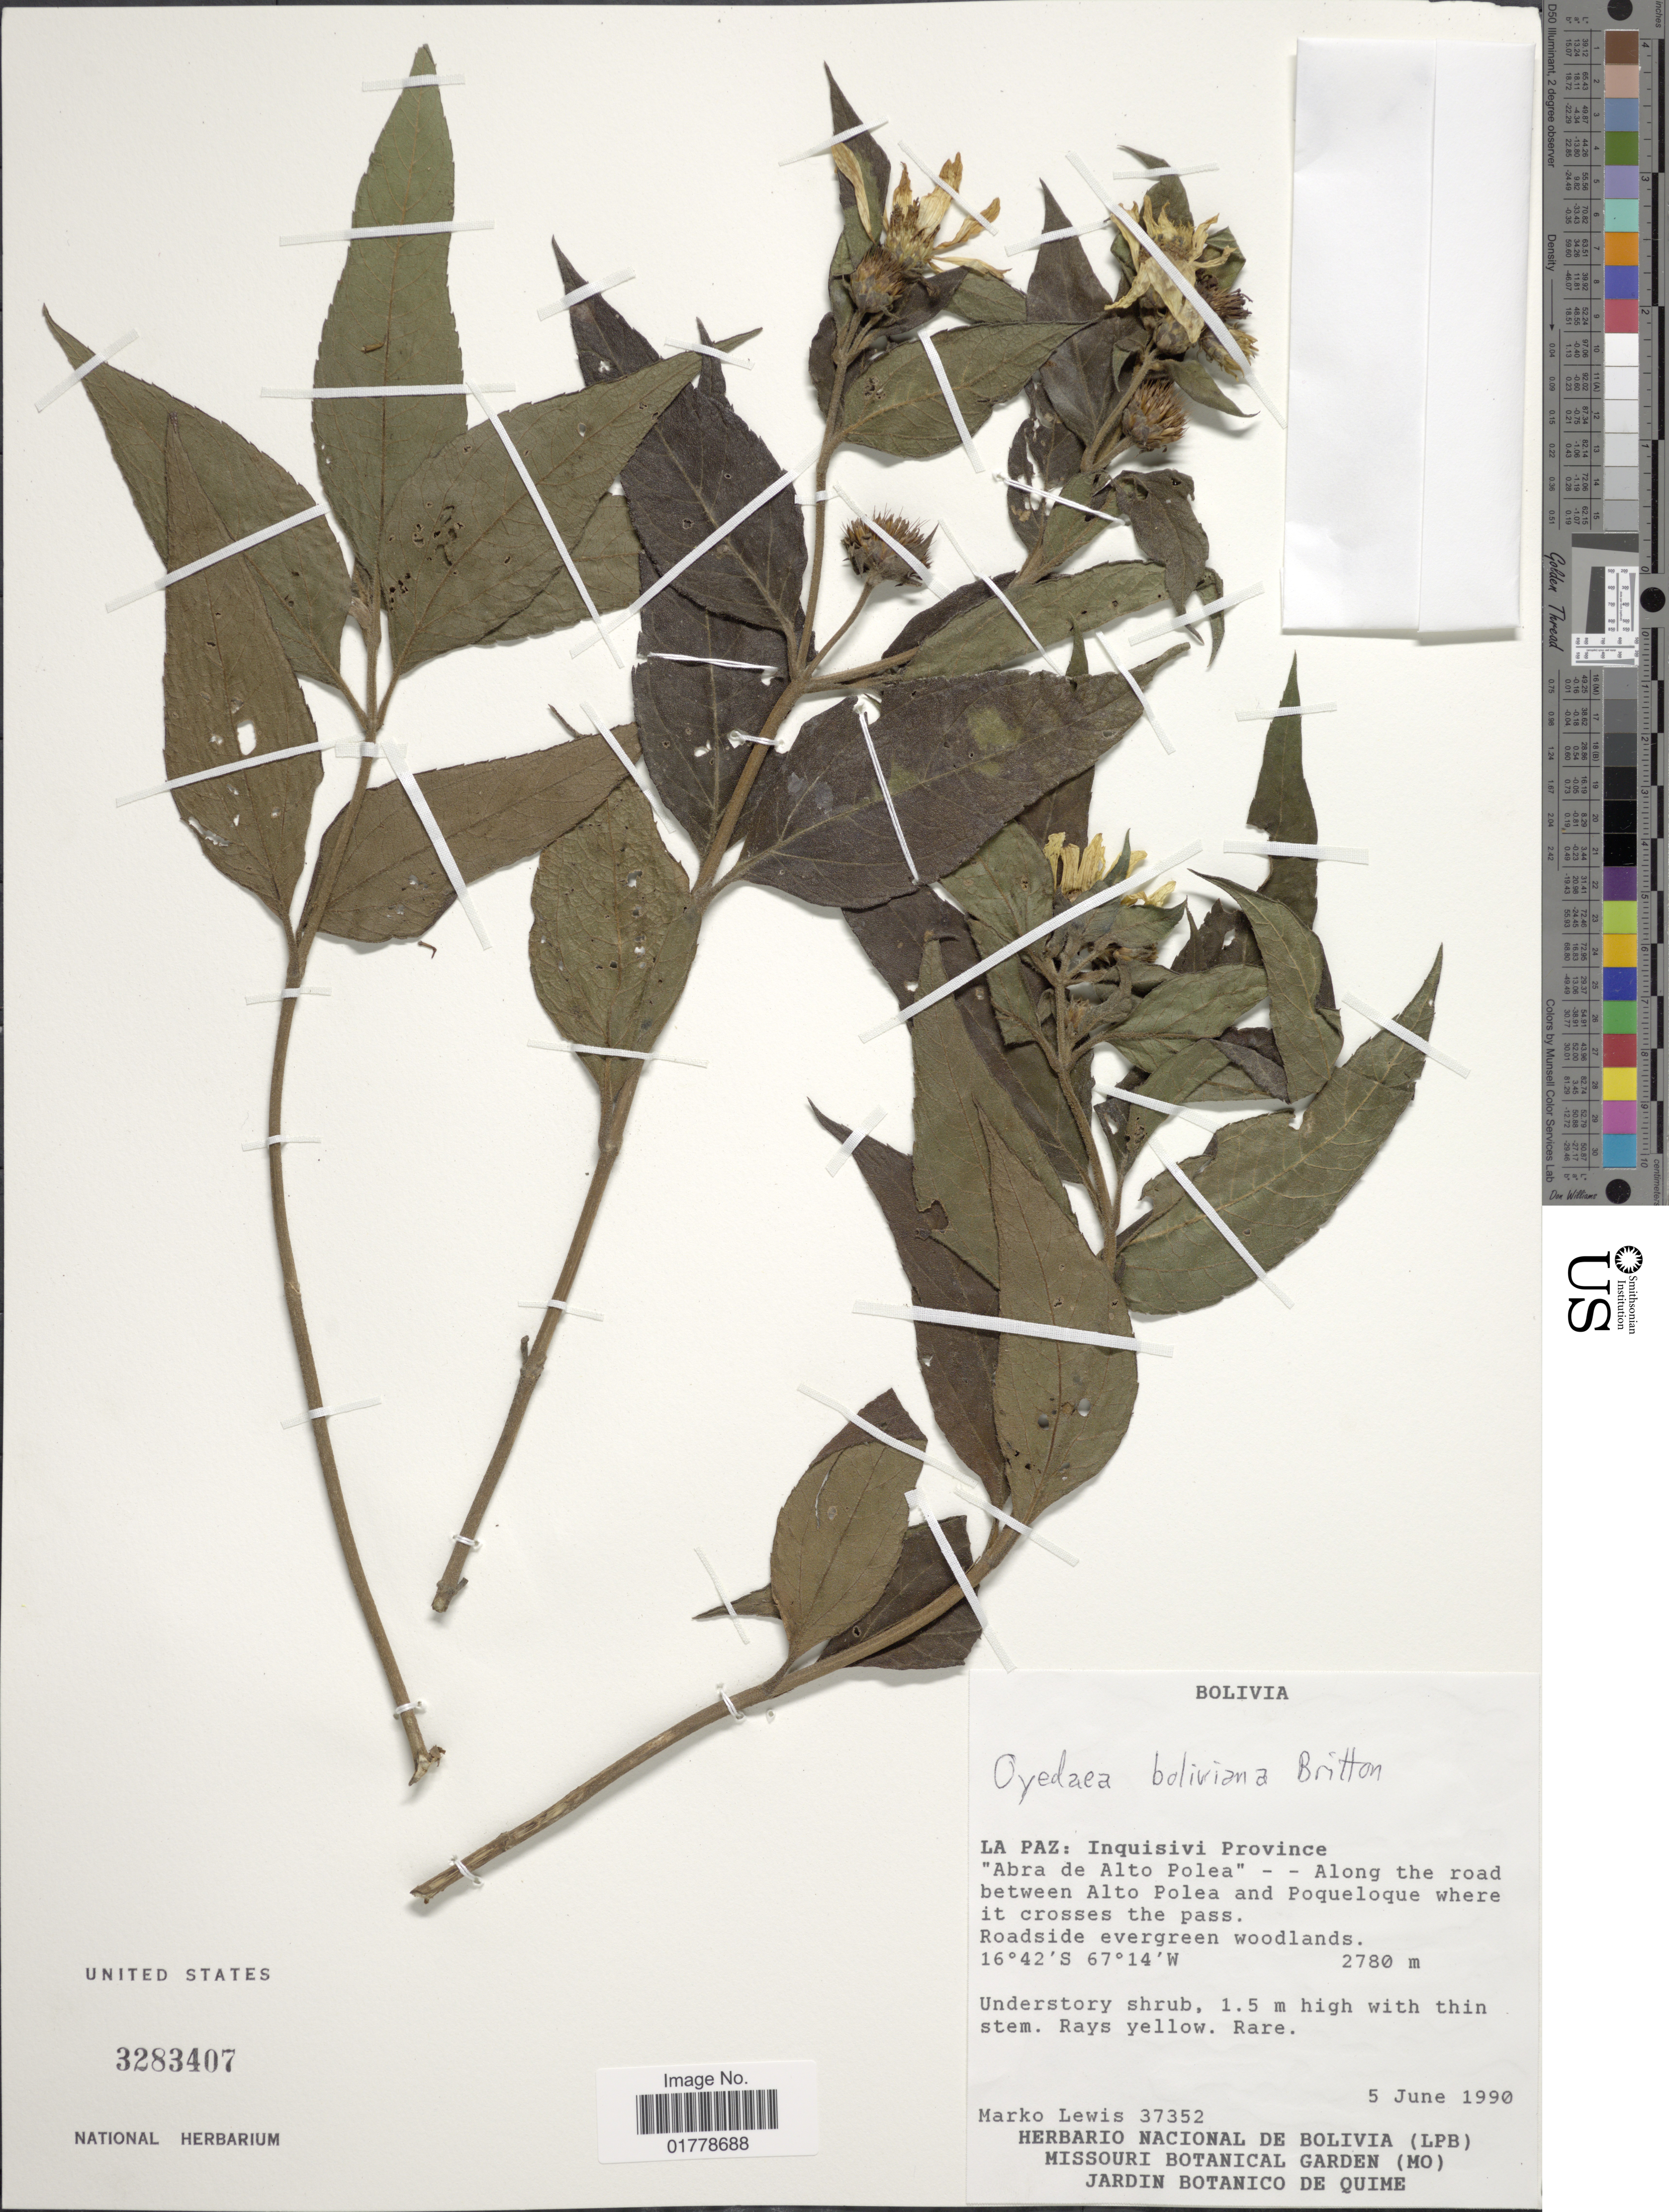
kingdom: Plantae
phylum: Tracheophyta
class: Magnoliopsida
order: Asterales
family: Asteraceae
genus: Oyedaea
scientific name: Oyedaea boliviana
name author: Britton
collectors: M. A. Lewis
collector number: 37352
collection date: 1990-06-05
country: Bolivia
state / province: La Paz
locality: La Paz: Inquisivi Province. "Abra de Alto Polea" - - Along the road between Alto Polea and Poqueloque where it crosses the pass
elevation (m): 2780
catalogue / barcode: US 3283407